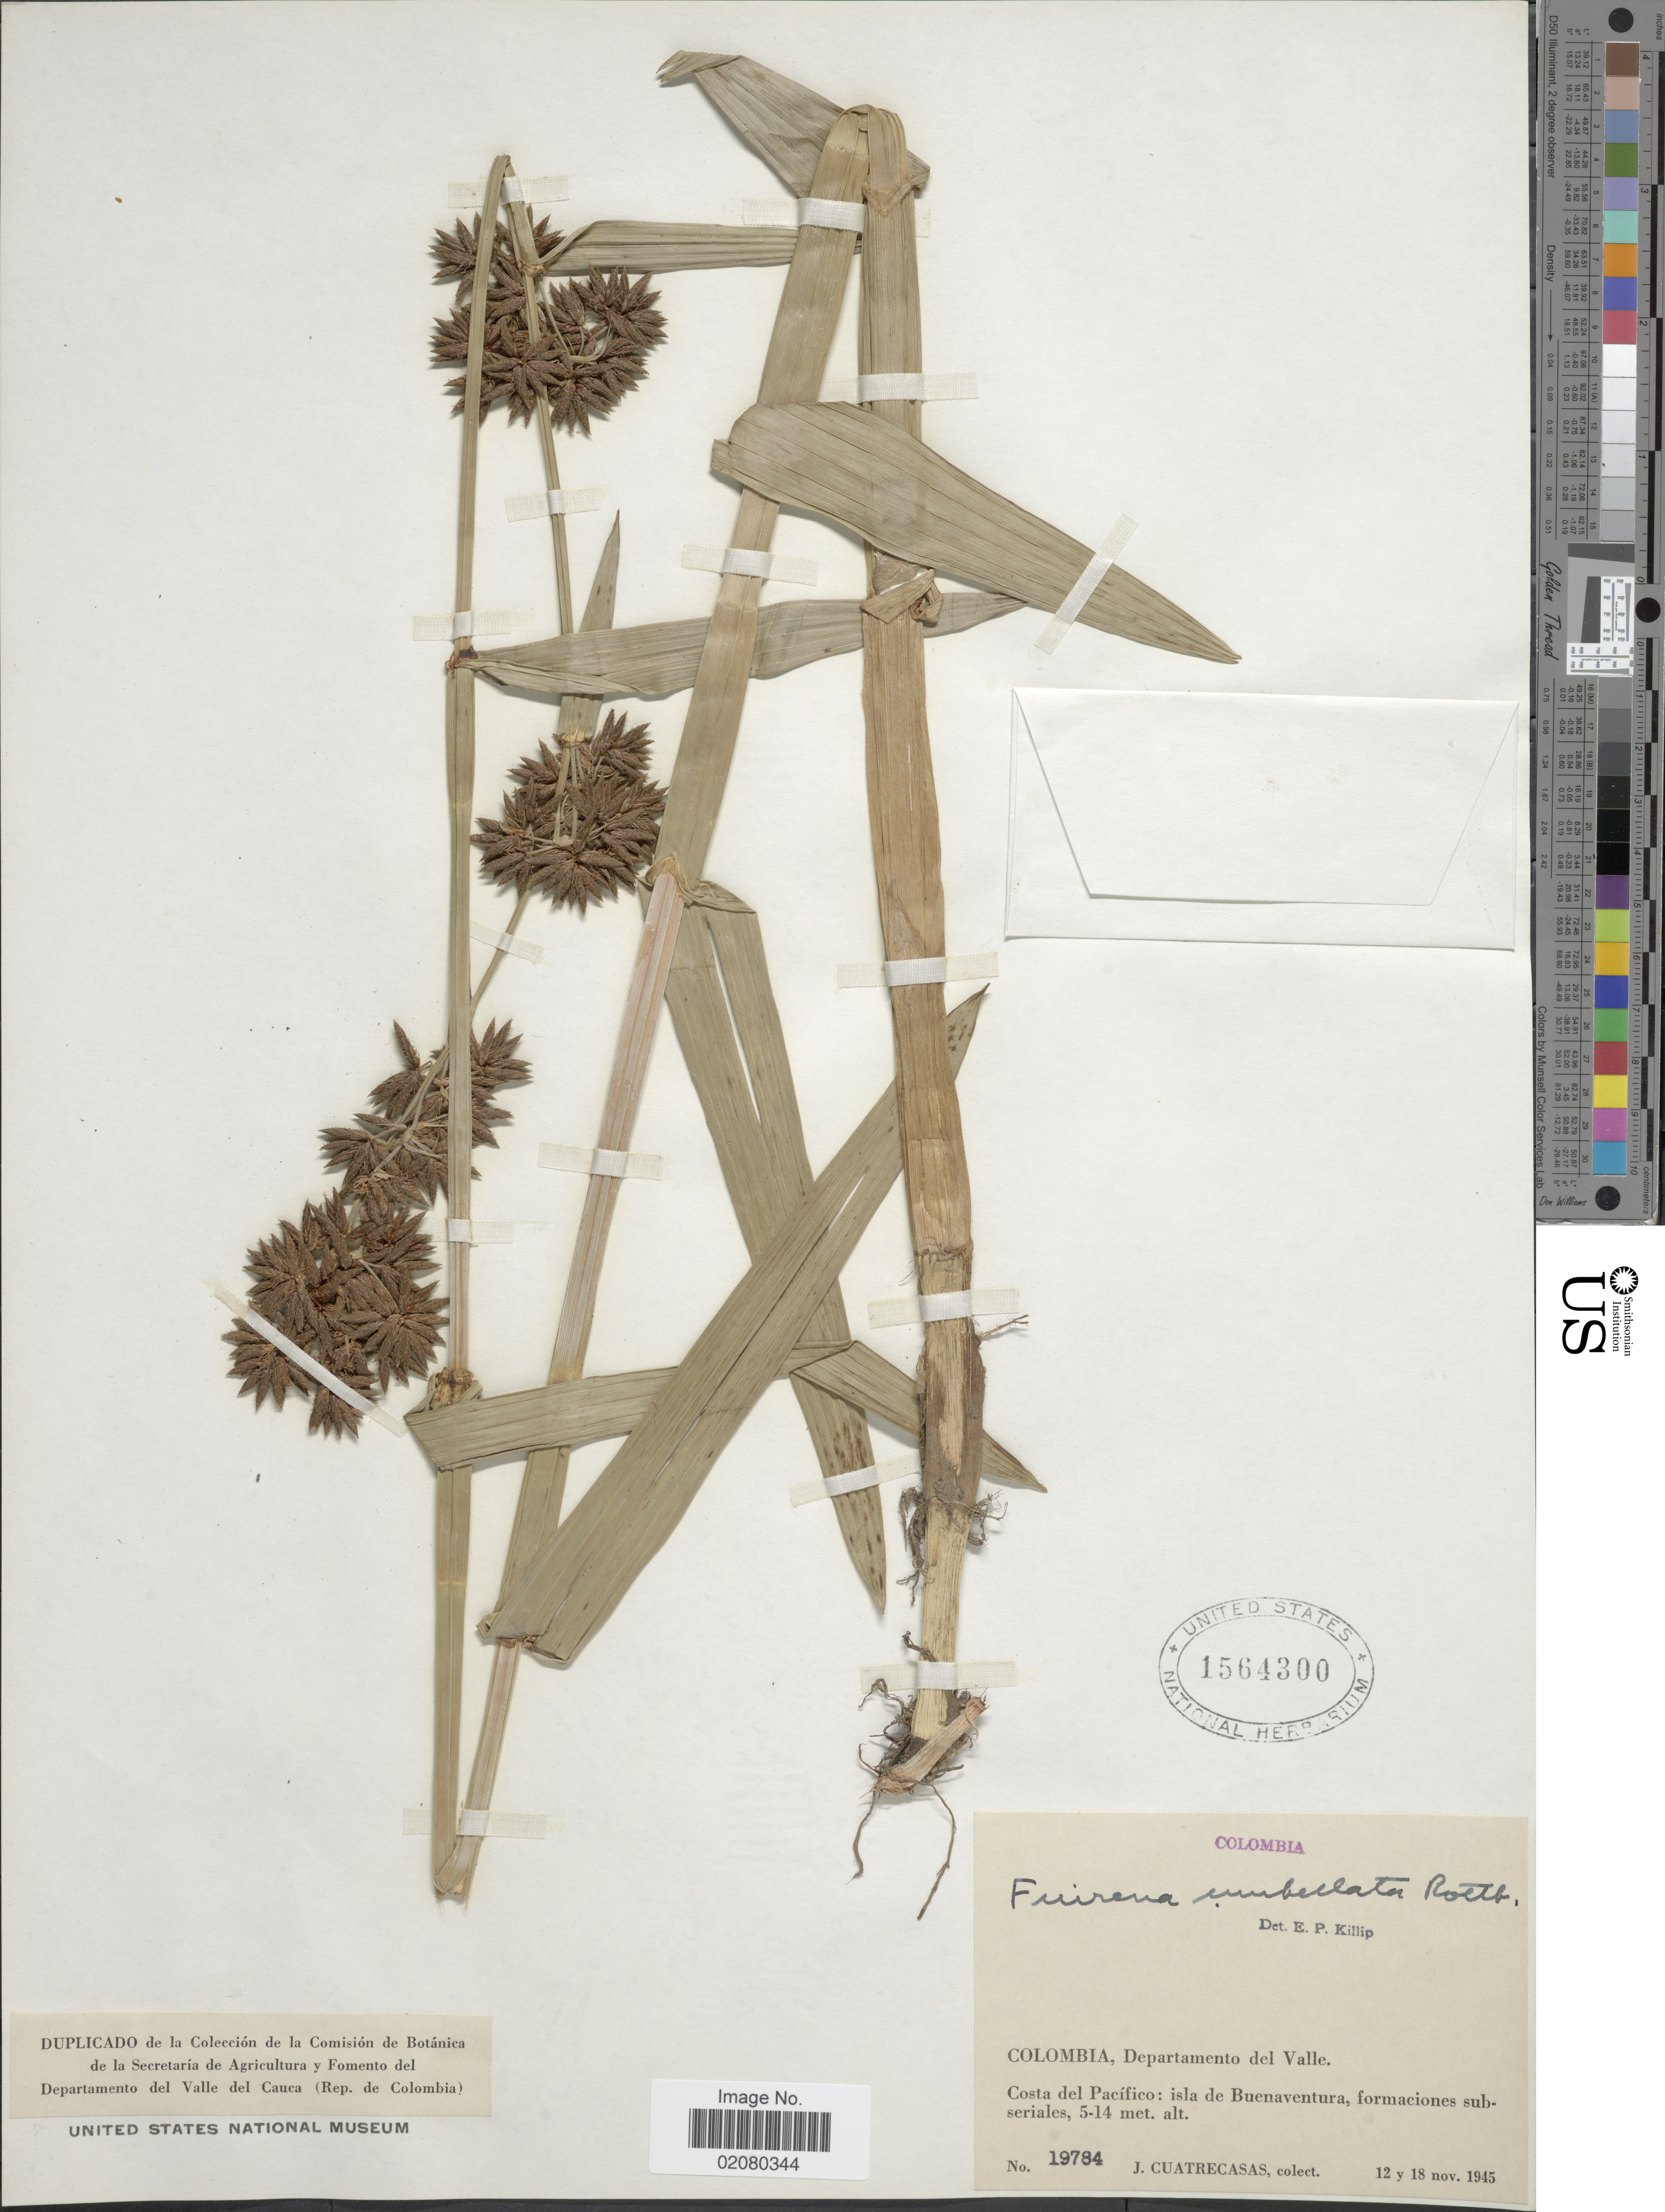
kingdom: Plantae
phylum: Tracheophyta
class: Liliopsida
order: Poales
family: Cyperaceae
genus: Fuirena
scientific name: Fuirena umbellata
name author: Rottb.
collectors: J. Cuatrecasas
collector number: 19784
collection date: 1945-11-12/1945-11-18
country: Colombia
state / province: Valle del Cauca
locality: Departamento del Valle. Costa del Pacifico: isla de Buenaventura, formaciones subseriales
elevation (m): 5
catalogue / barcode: US 1564300